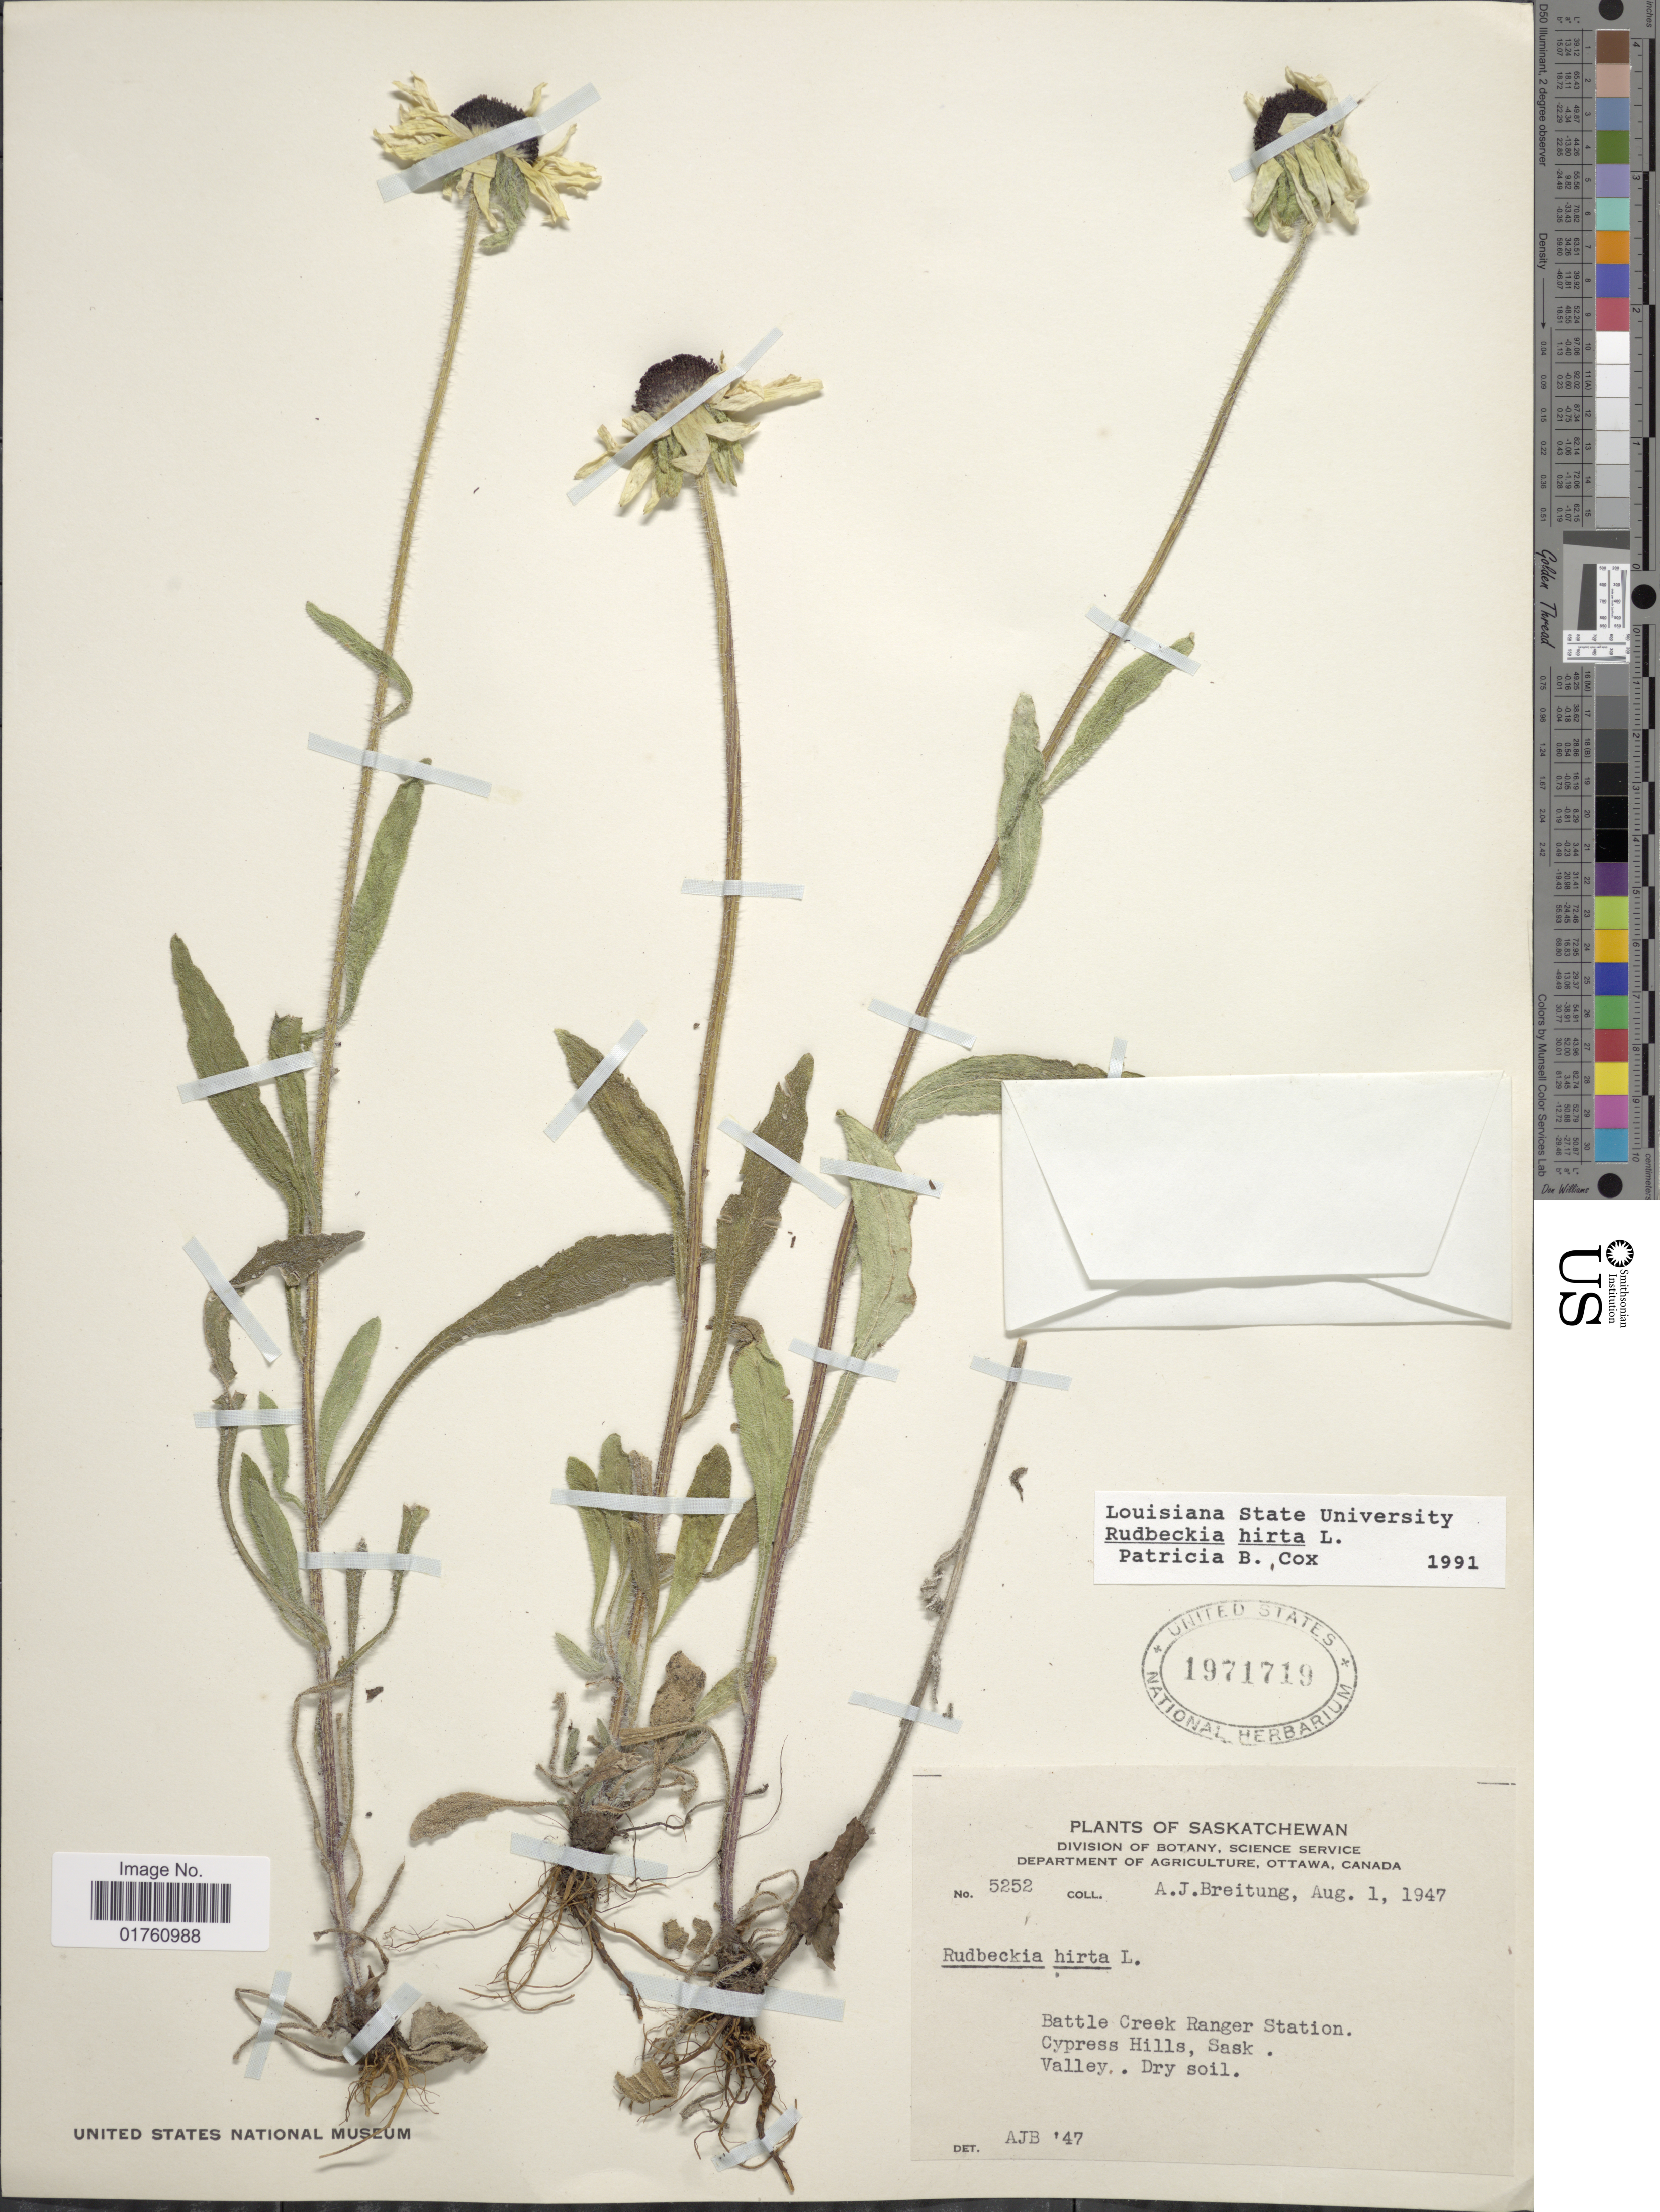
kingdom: Plantae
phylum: Tracheophyta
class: Magnoliopsida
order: Asterales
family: Asteraceae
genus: Rudbeckia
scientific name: Rudbeckia hirta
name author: L.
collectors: A. Breitung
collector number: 5252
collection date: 1947-08-01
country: Canada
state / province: Saskatchewan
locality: Battle Creek Ranger Station. Cypress Hills, Sask. Valley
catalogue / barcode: US 1971719